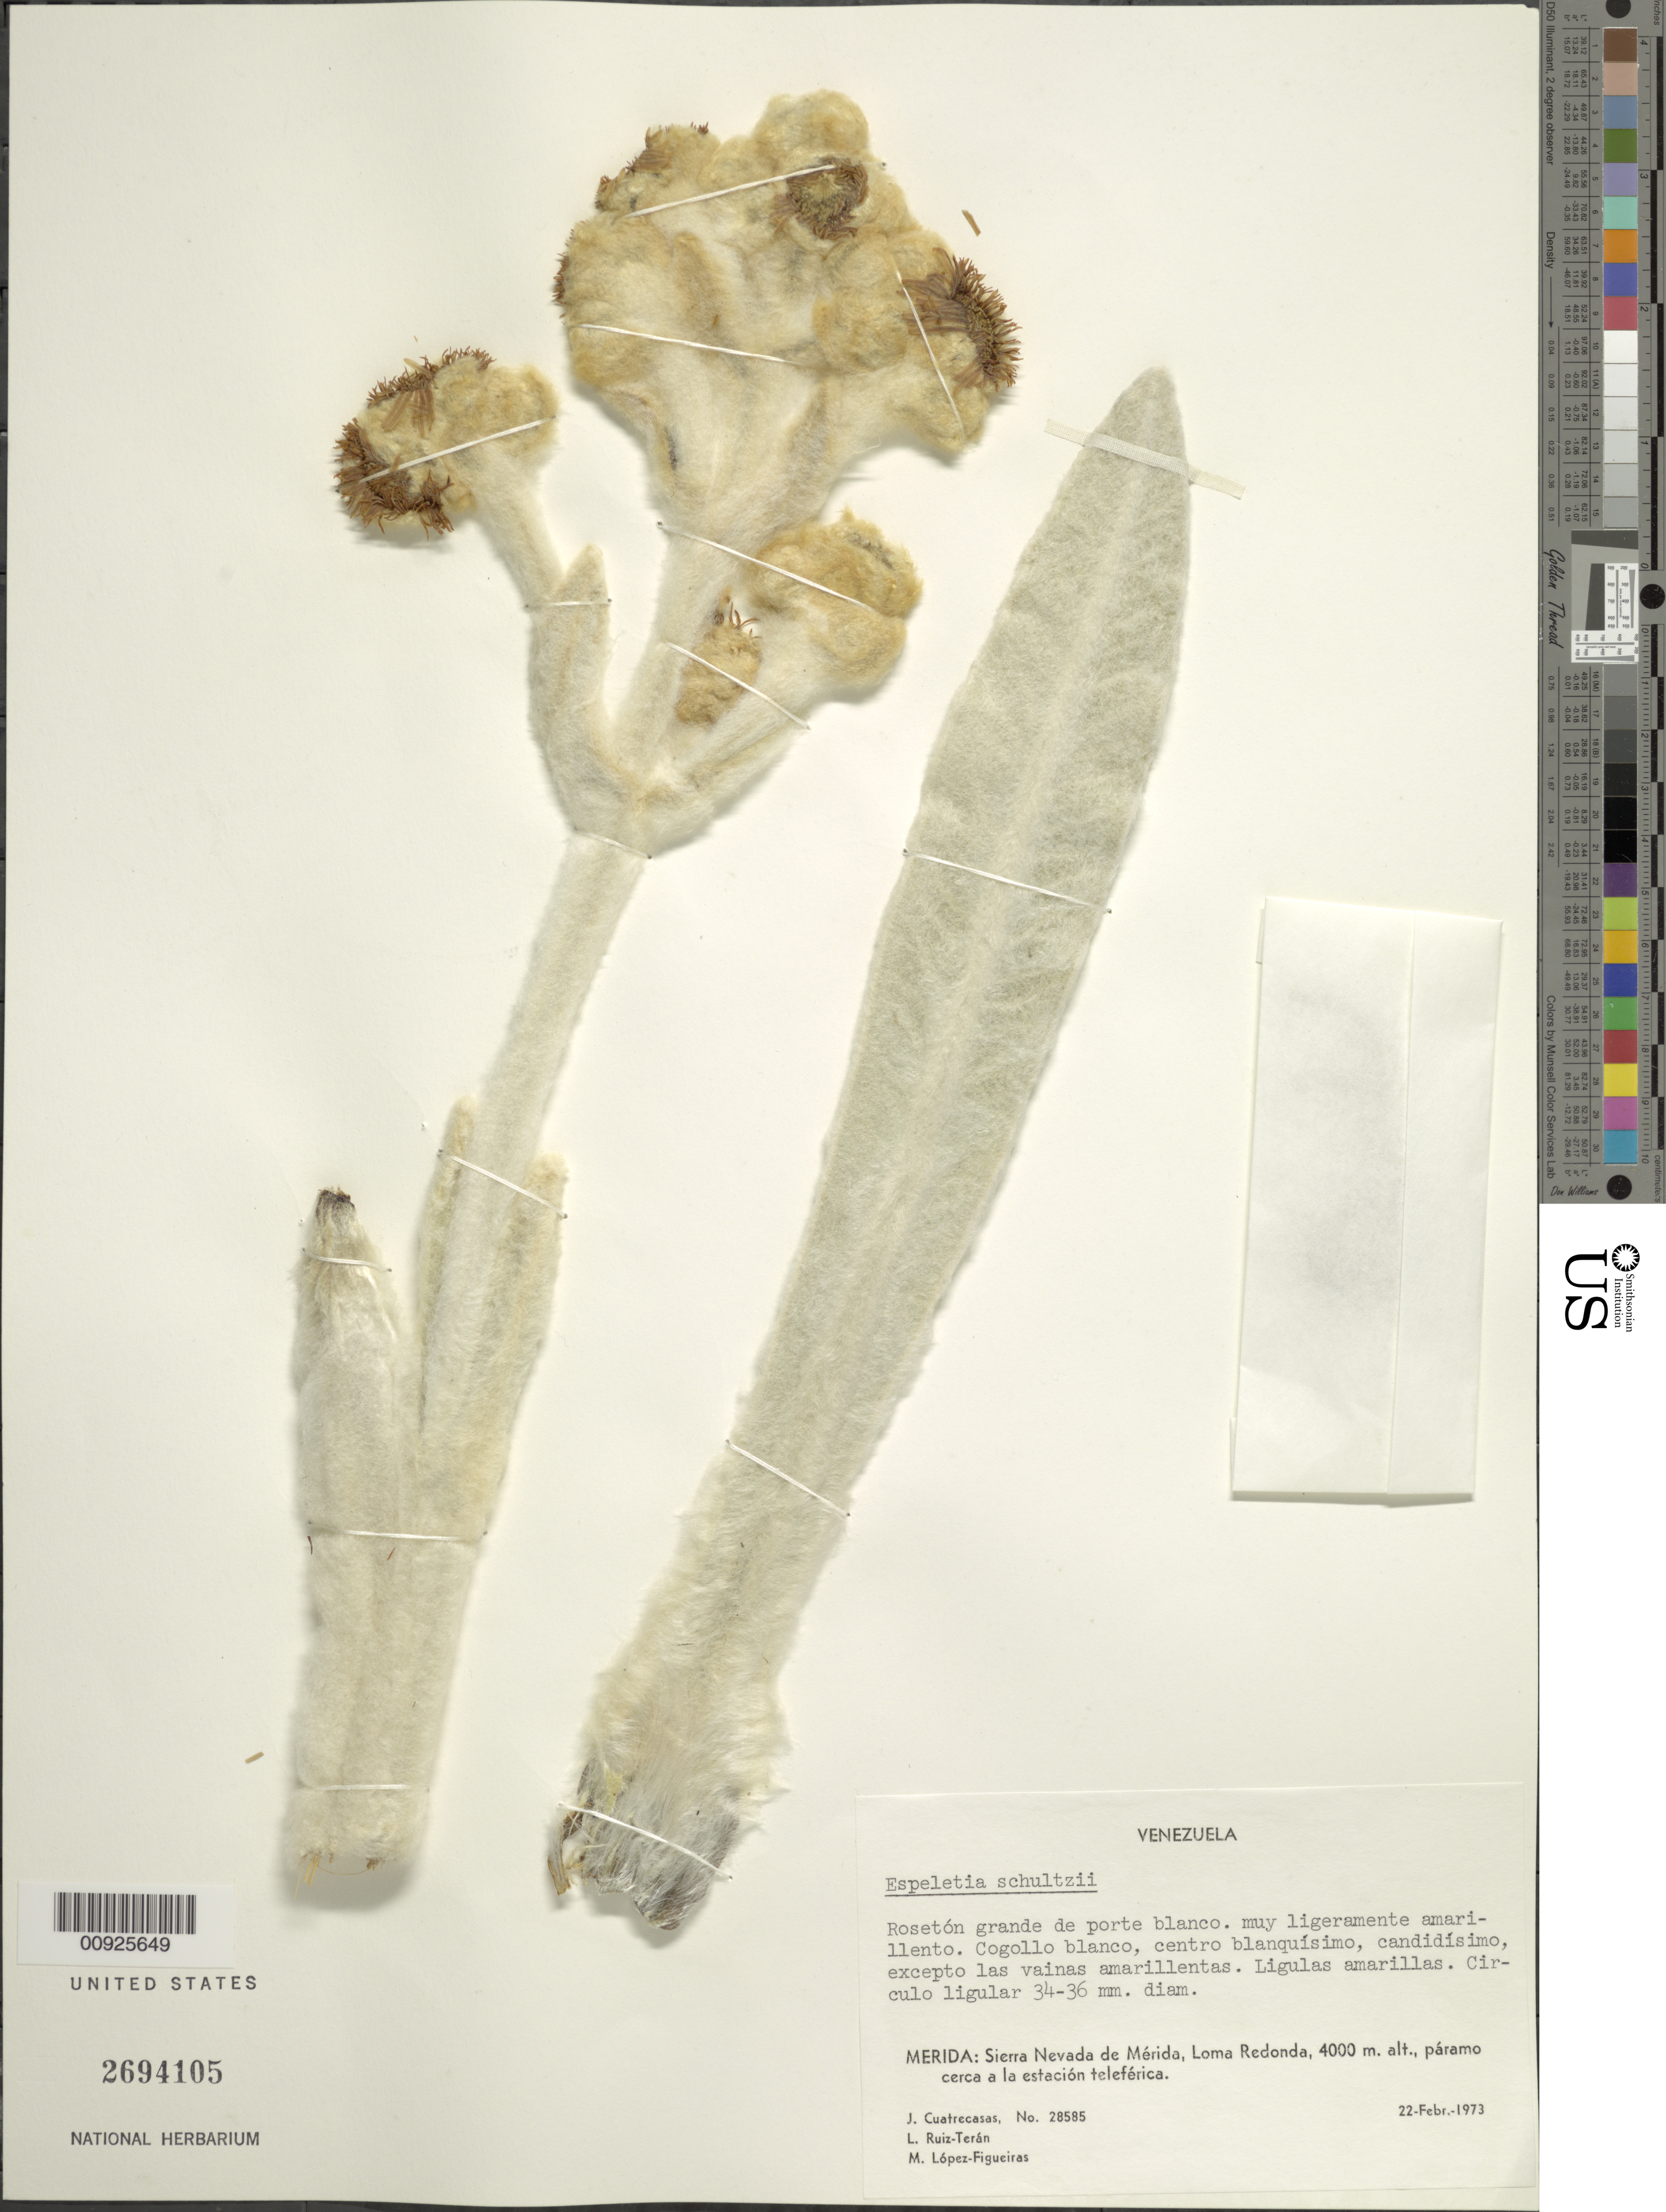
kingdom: Plantae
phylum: Tracheophyta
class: Magnoliopsida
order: Asterales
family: Asteraceae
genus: Espeletia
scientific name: Espeletia schultzii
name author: Wedd.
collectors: J. Cuatrecasas, L. E. Ruíz-Terán & M. López Figueiras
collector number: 28585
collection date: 1973-02-22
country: Venezuela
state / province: Mérida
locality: Sierra Nevada de Mérida, Loma Redonda, páramo cerca a la estación teleférica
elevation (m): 4000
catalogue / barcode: US 2694105